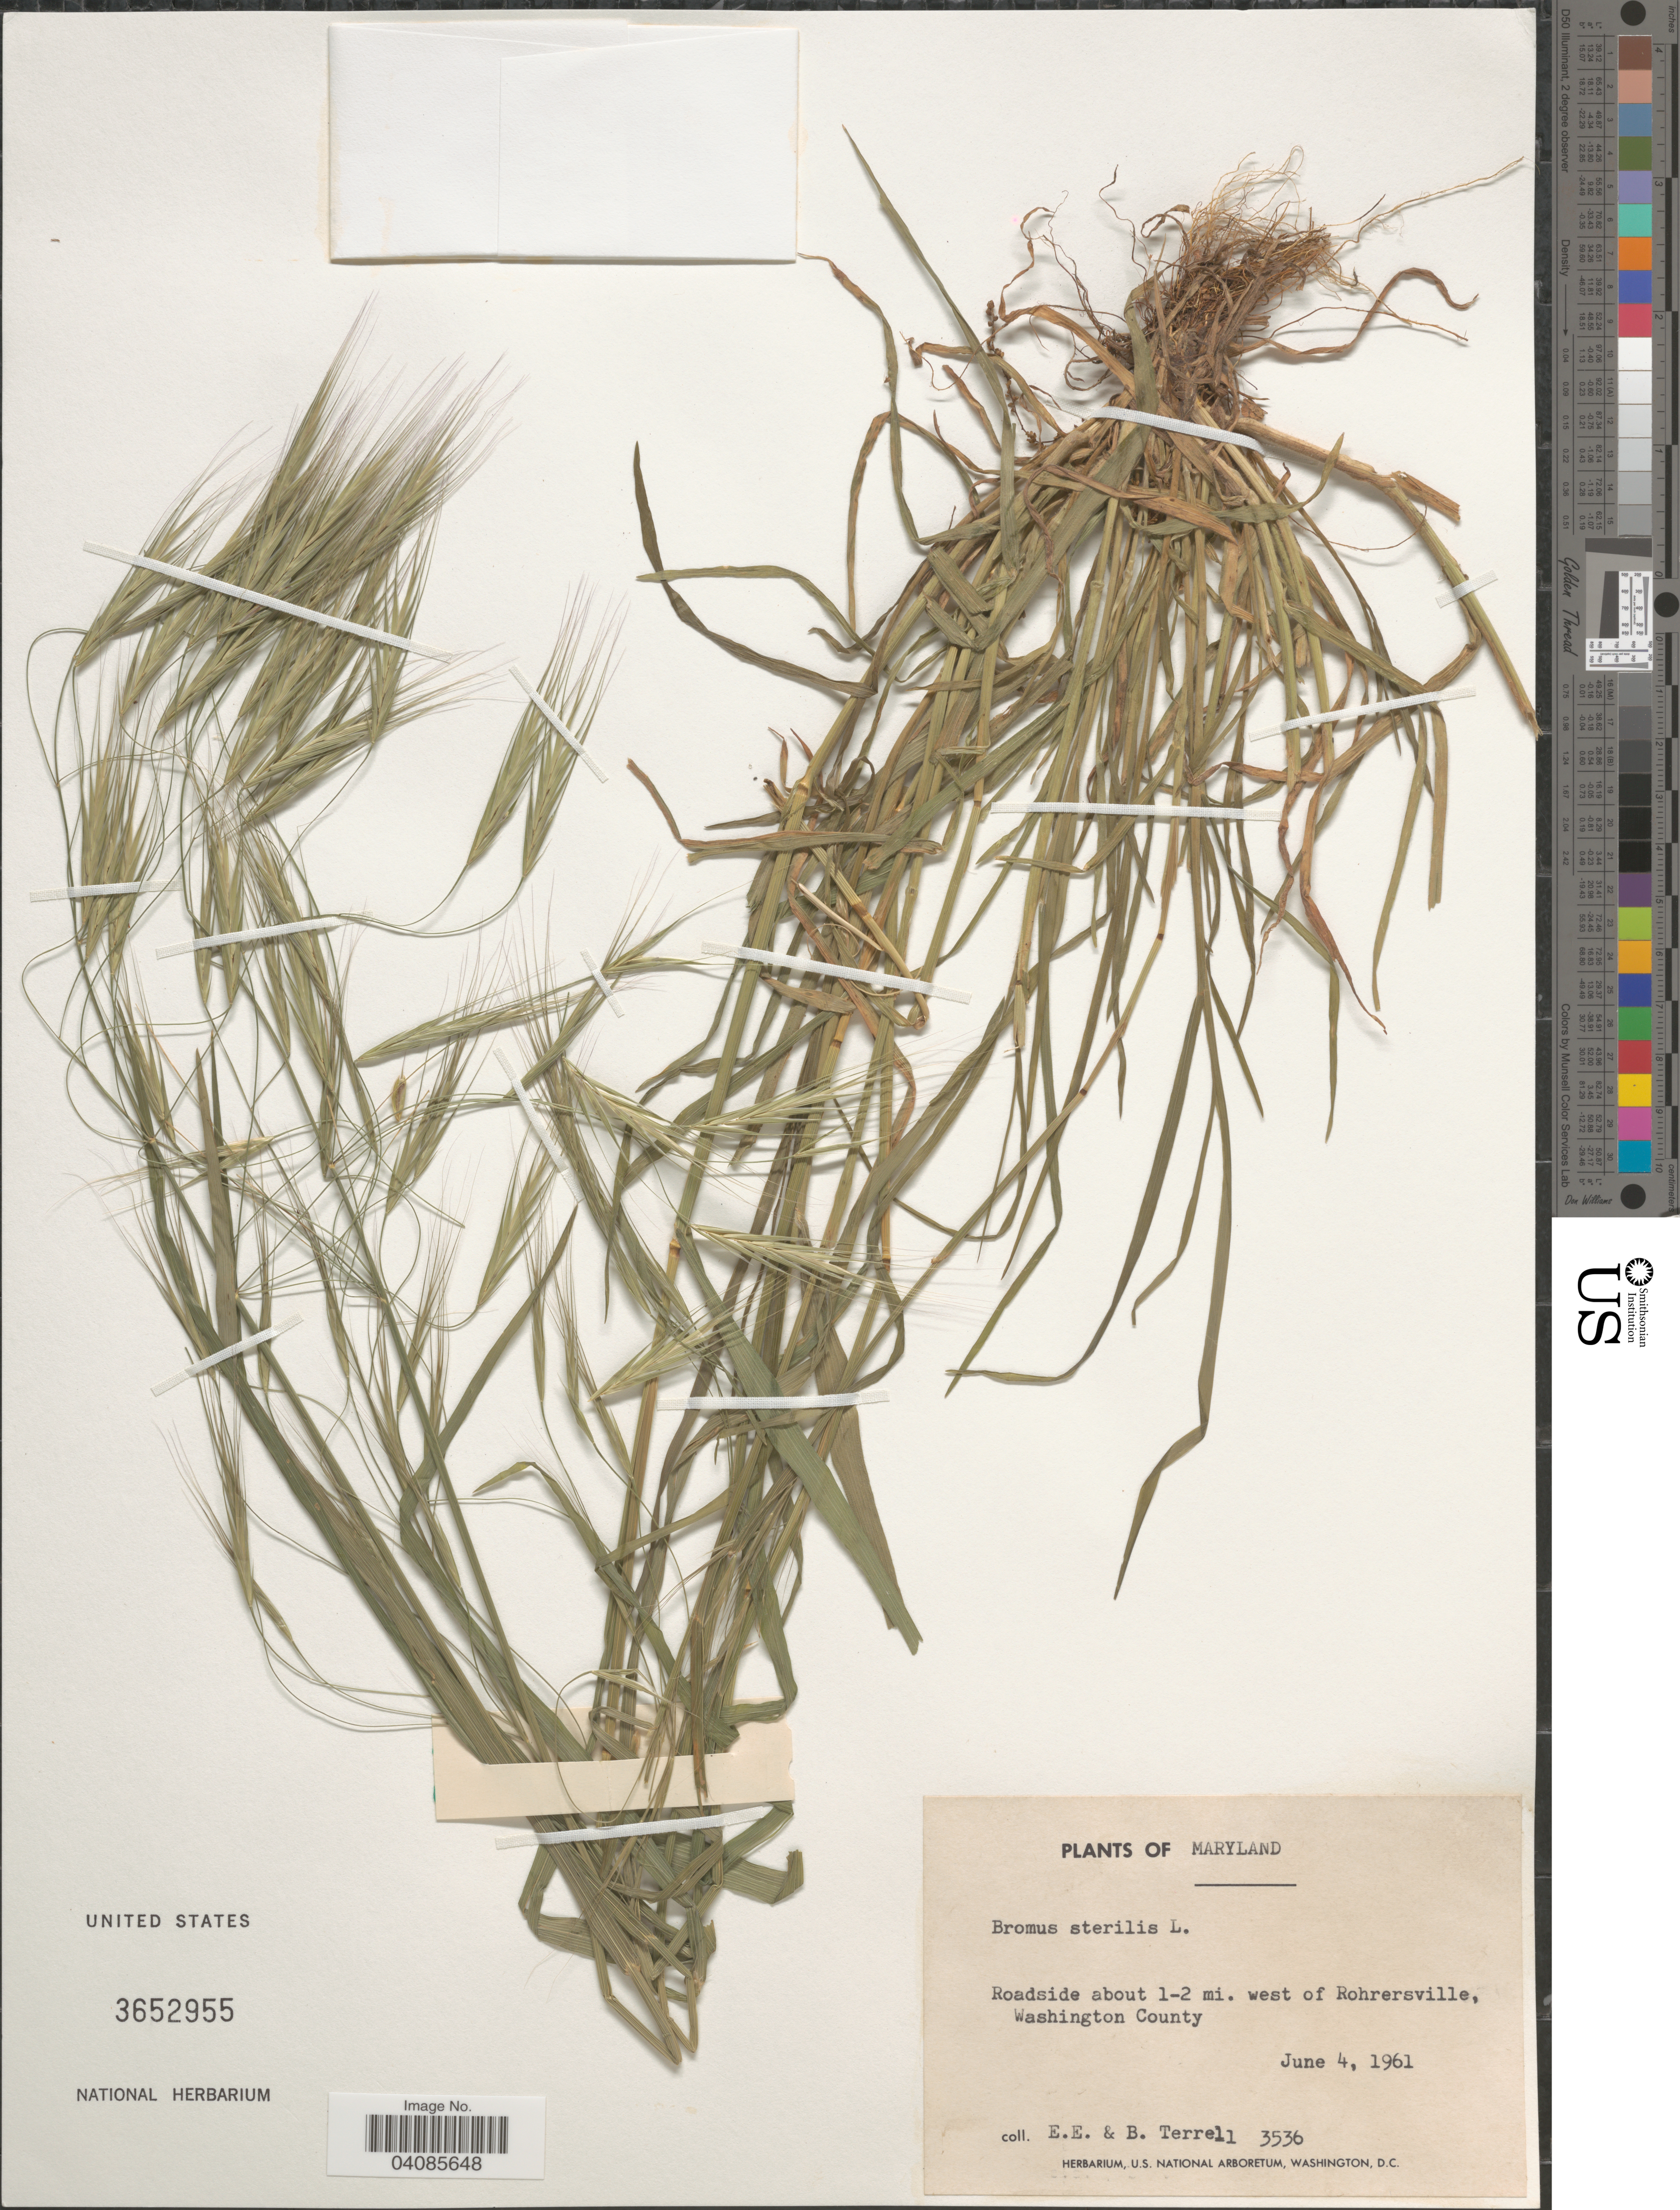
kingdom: Plantae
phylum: Tracheophyta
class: Liliopsida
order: Poales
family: Poaceae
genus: Bromus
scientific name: Bromus sterilis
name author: L.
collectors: E. E. Terrell & B. Terrell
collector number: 3536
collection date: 1961-06-04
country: United States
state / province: Maryland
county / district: Washington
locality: Roadside about 1-2 mi. west of Rohrersville, Washington County.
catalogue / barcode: US 3652955